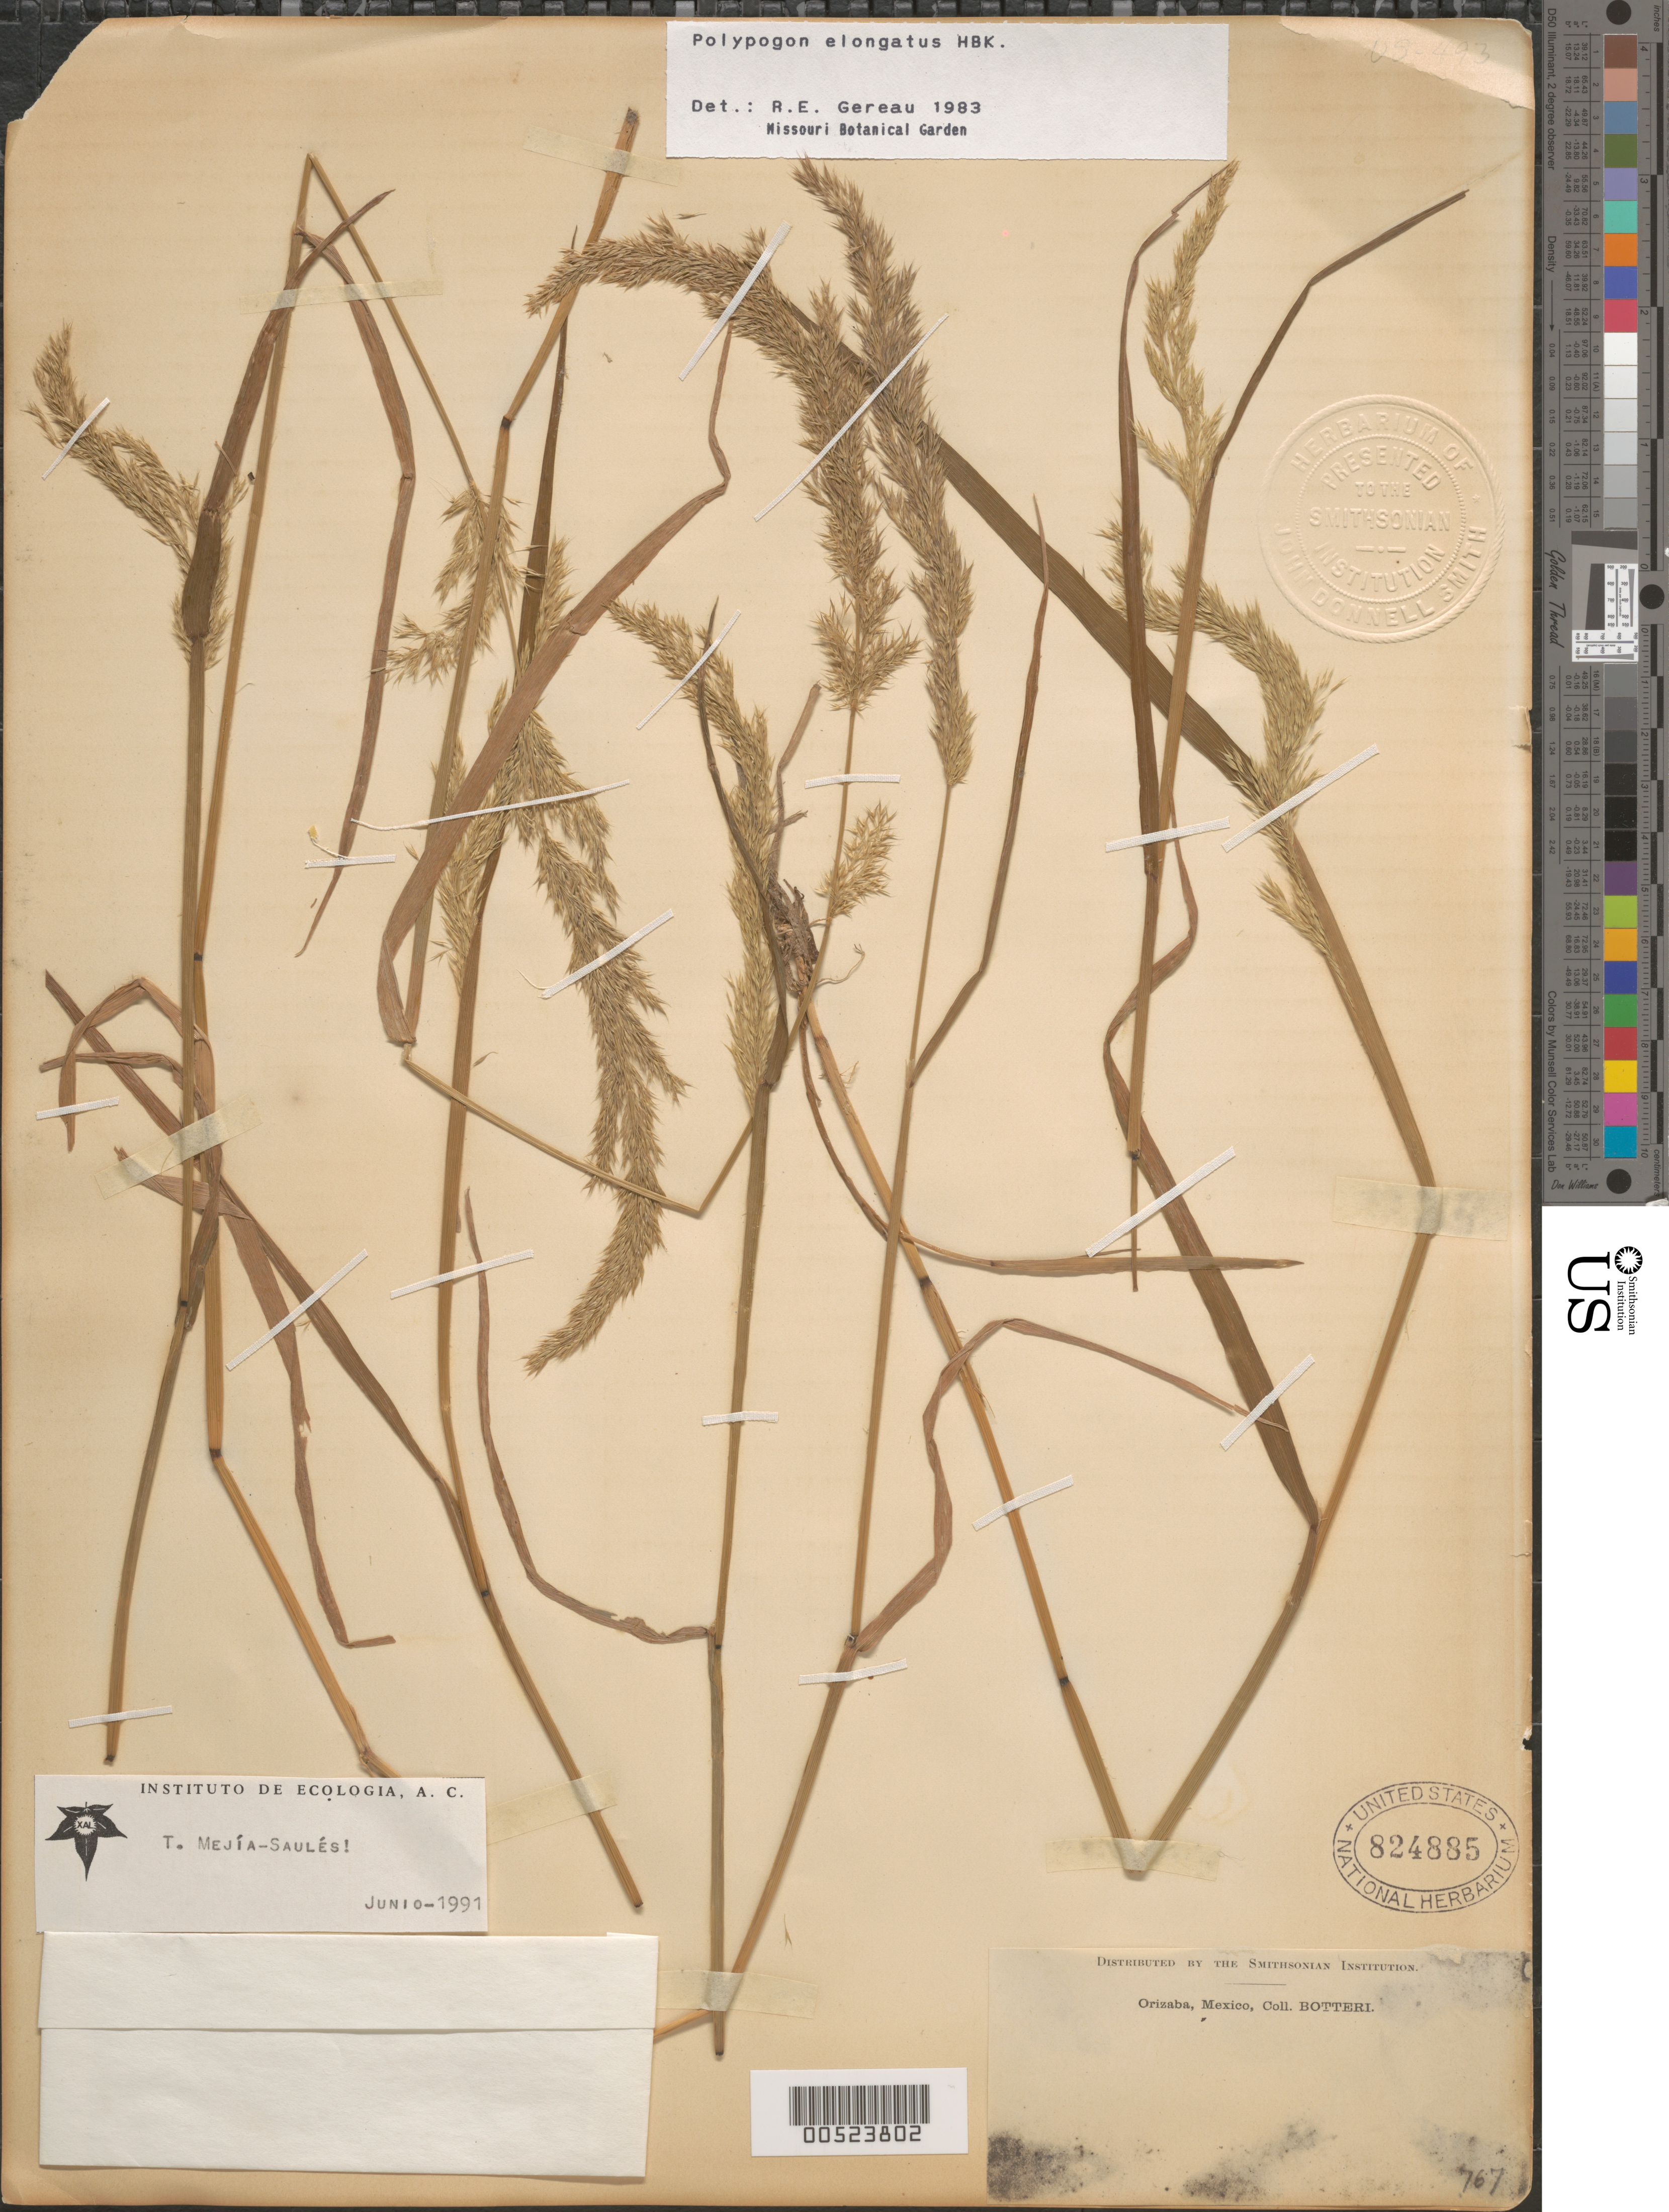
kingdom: Plantae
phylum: Tracheophyta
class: Liliopsida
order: Poales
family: Poaceae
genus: Chaetotropis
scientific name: Chaetotropis elongata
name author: (Kunth) Björkman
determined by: Poaceae Reorganization Project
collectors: -. Botteri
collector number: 767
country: Mexico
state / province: Veracruz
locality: Orizaba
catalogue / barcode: US 824885